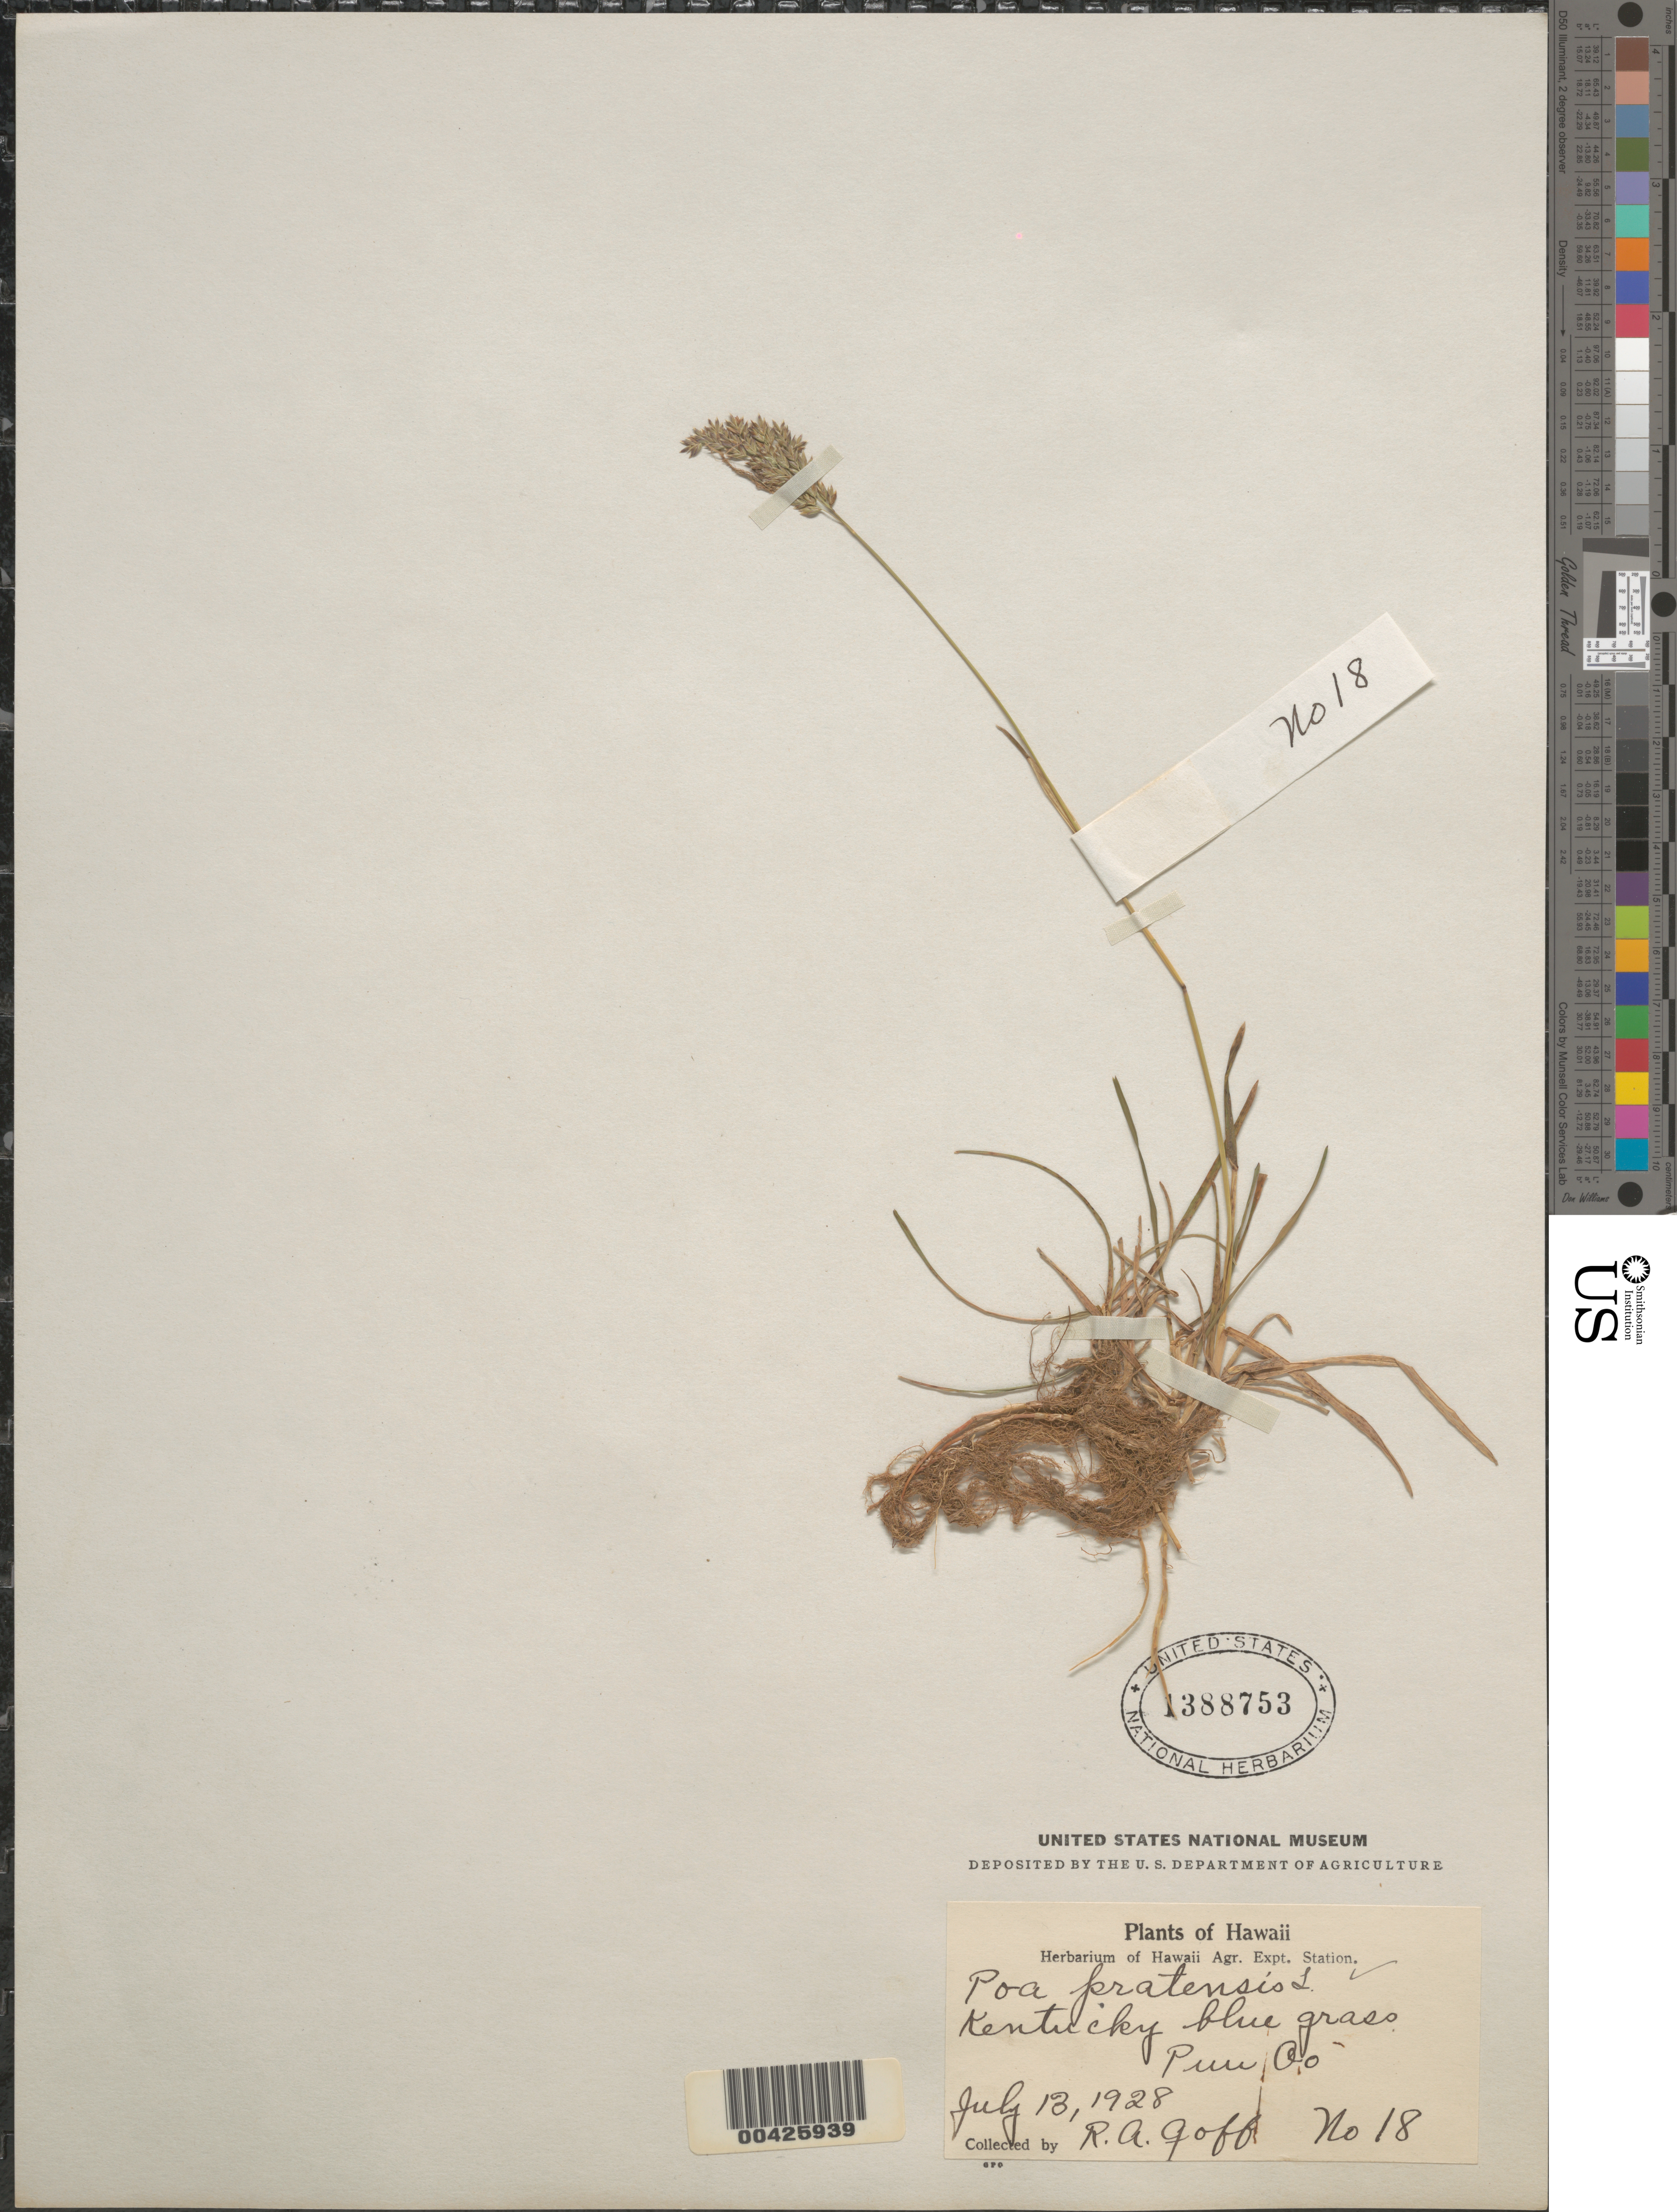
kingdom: Plantae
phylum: Tracheophyta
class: Liliopsida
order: Poales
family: Poaceae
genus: Poa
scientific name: Poa pratensis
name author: L.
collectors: R. Goff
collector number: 18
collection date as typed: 13 Jul 1928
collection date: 1928-07-13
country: United States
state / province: Hawaii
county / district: Hawaii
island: Hawaii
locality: Puu Oo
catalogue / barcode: US 1388753